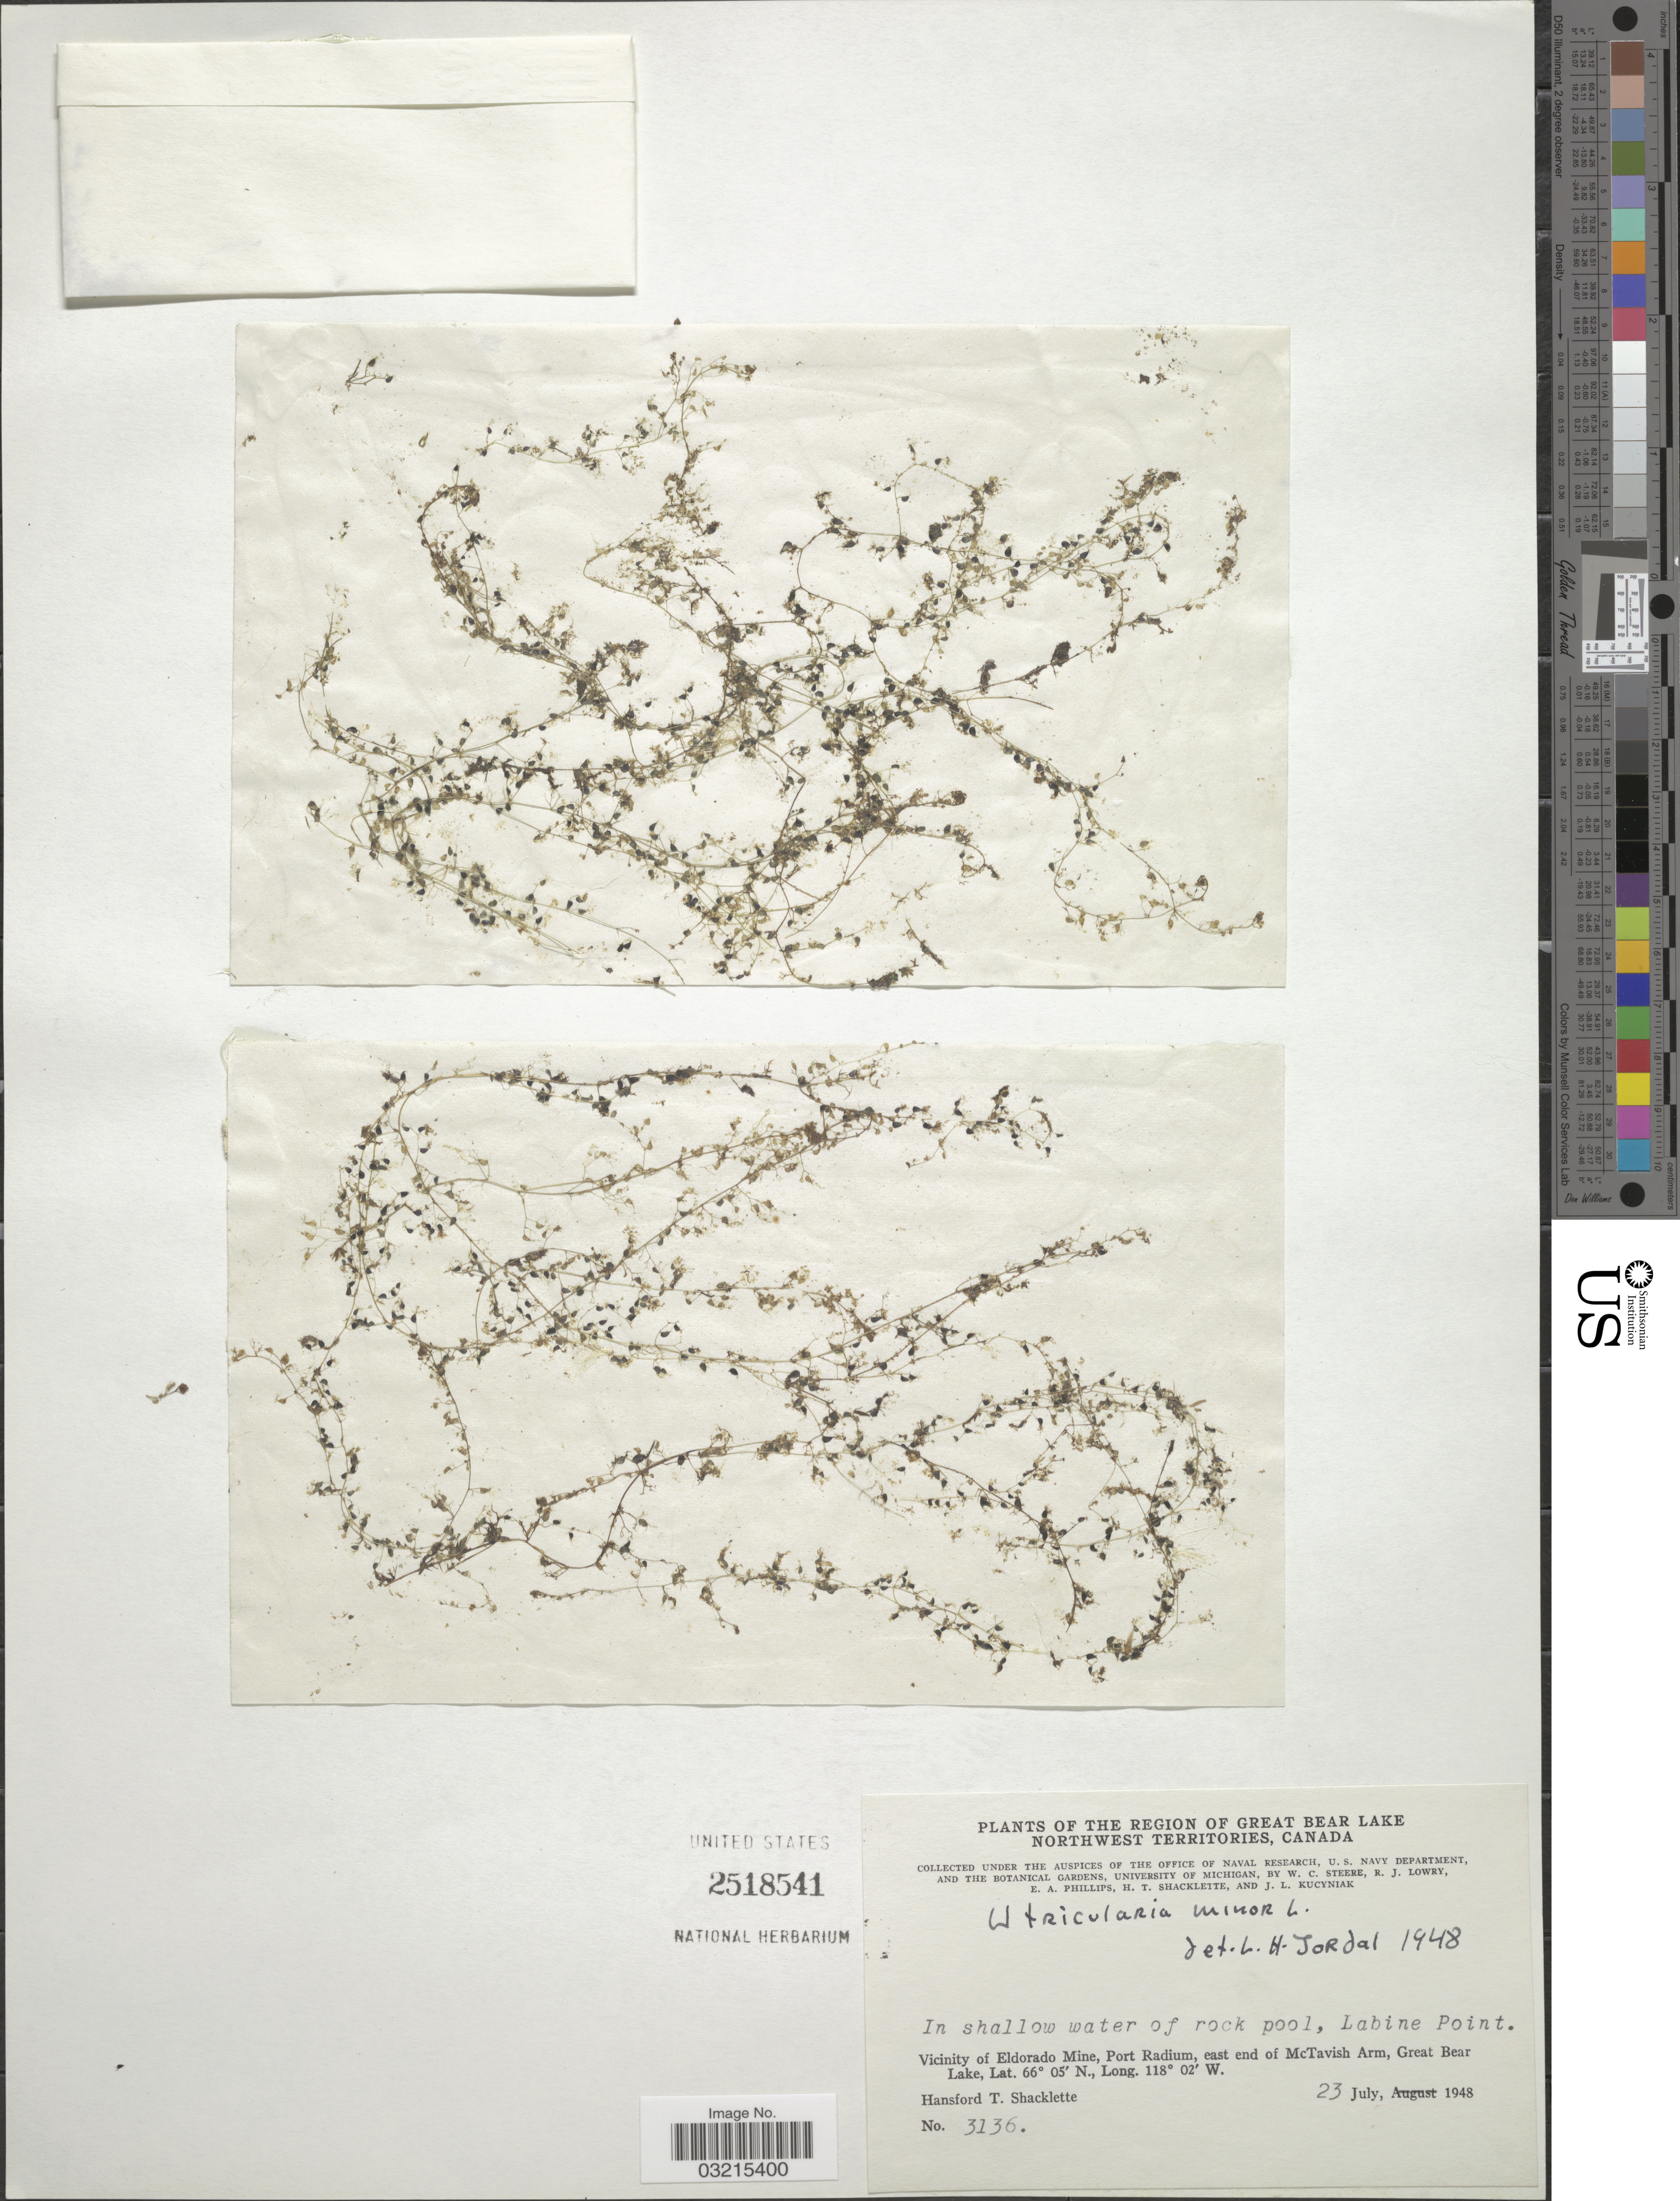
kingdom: Plantae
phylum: Tracheophyta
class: Magnoliopsida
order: Lamiales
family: Lentibulariaceae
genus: Utricularia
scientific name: Utricularia minor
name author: L.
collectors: H. Shacklette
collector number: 3136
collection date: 1948-07-23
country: Canada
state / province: Northwest Territories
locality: The Region of Great Bear Lake. Labine Point. Vicinity of Eldorado Mine, Port Radium, east end of McTavish Arm, Great Bear Lake.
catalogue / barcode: US 2518541